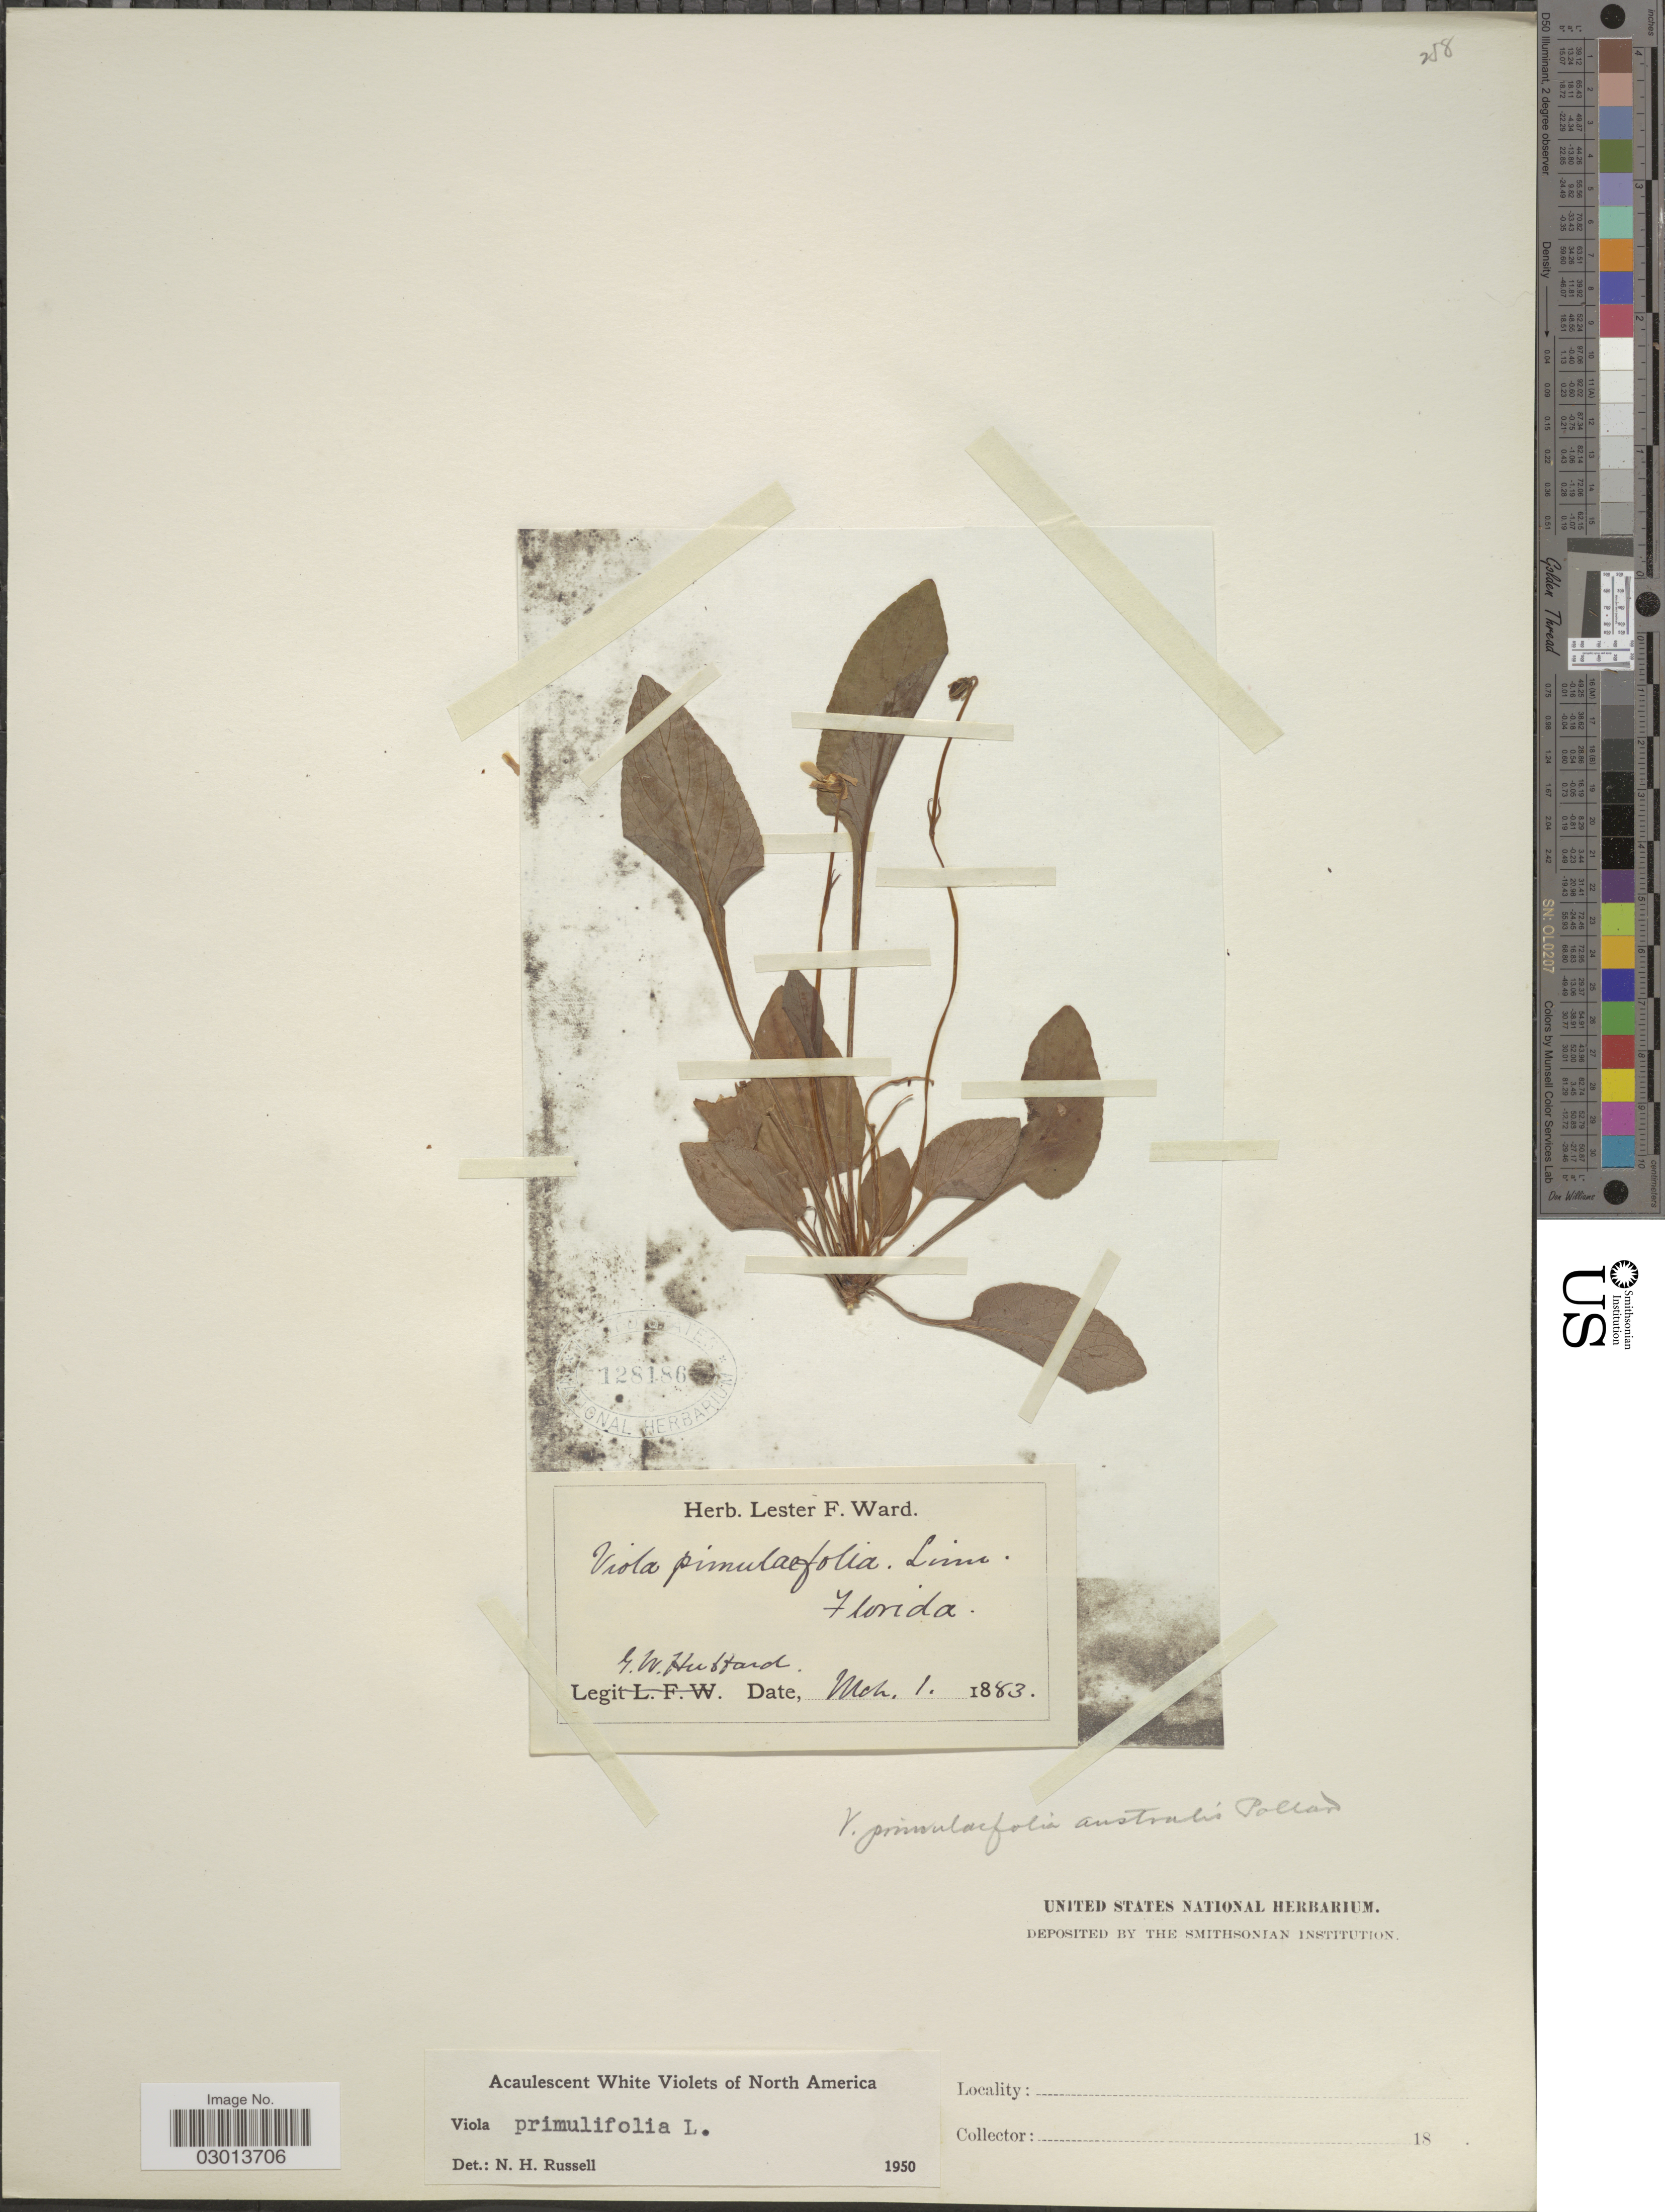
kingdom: Plantae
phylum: Tracheophyta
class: Magnoliopsida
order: Malpighiales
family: Violaceae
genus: Viola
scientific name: Viola primulifolia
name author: L.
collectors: G. W. Hubbard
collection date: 1883-03-01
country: United States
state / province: Florida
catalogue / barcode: US 128186